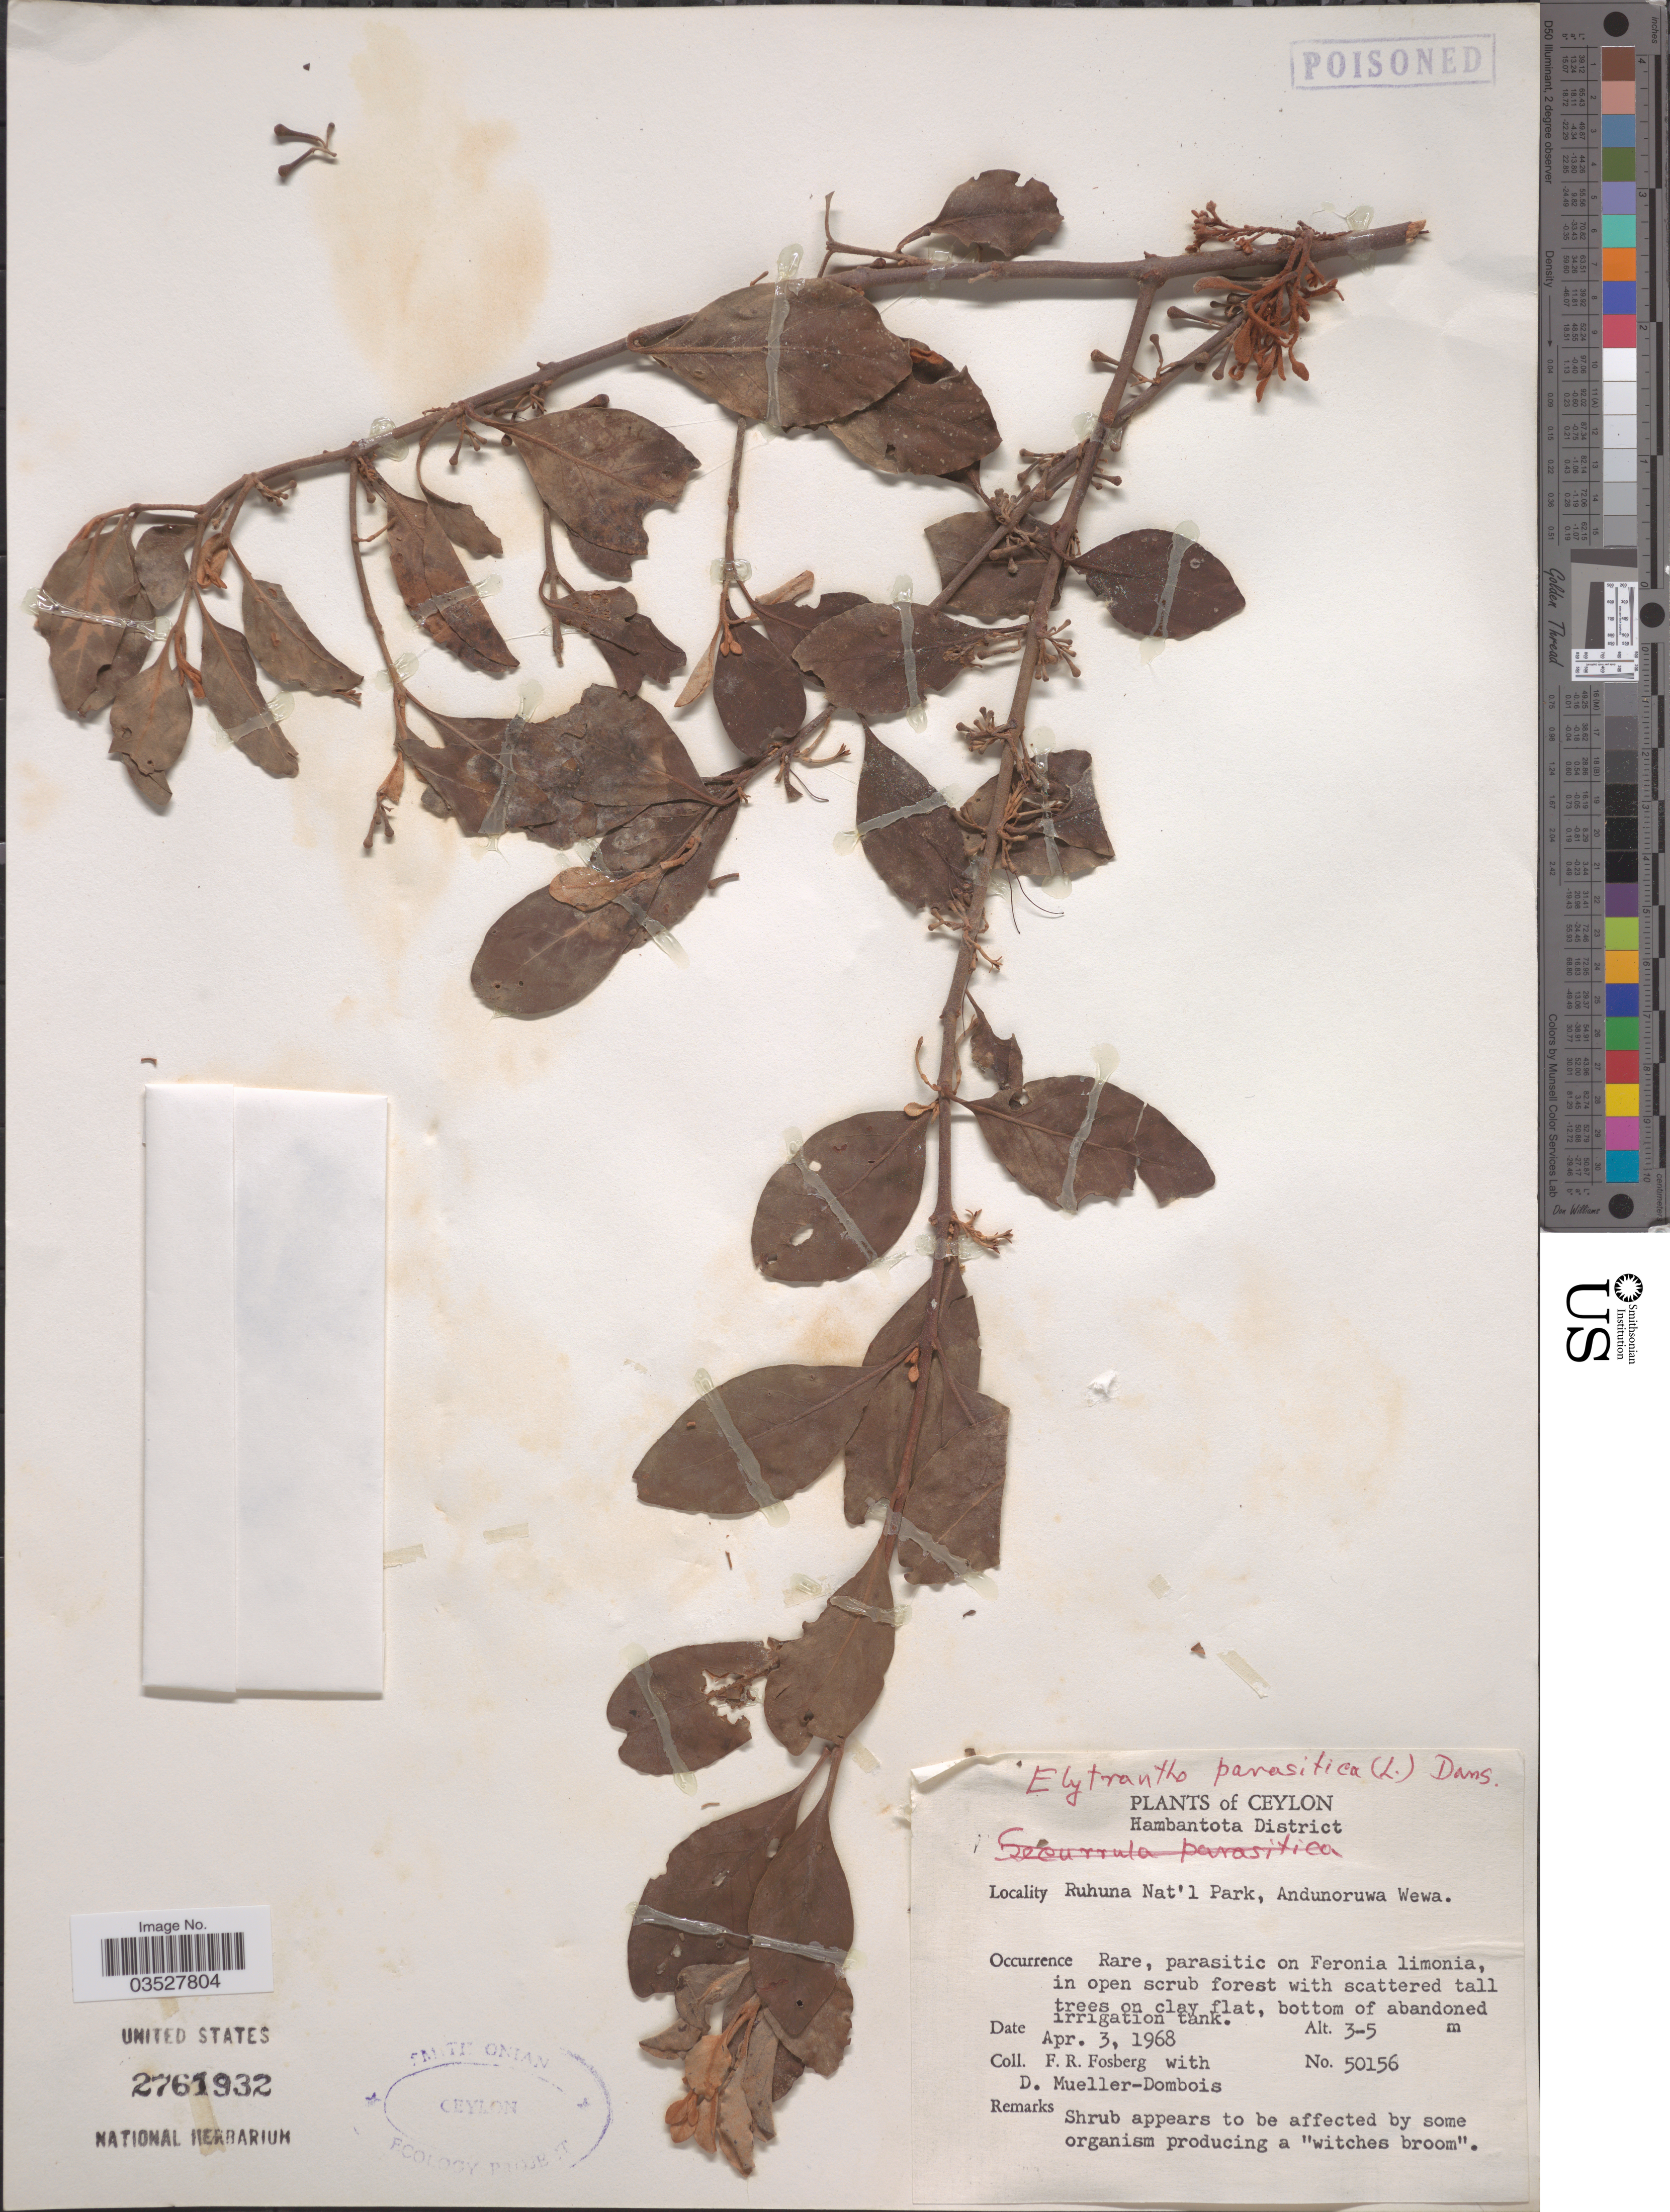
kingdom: Plantae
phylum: Tracheophyta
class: Magnoliopsida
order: Santalales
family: Loranthaceae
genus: Elytranthe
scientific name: Elytranthe parasitica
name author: (L.) Danser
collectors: F. R. Fosberg & D. Mueller-Dombois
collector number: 50156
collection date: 1968-04-03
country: Sri Lanka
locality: Ceylon. Hambantota District. Ruhuna Nat'l Park, Andunoruwa Wewa.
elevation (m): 3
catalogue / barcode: US 2761932